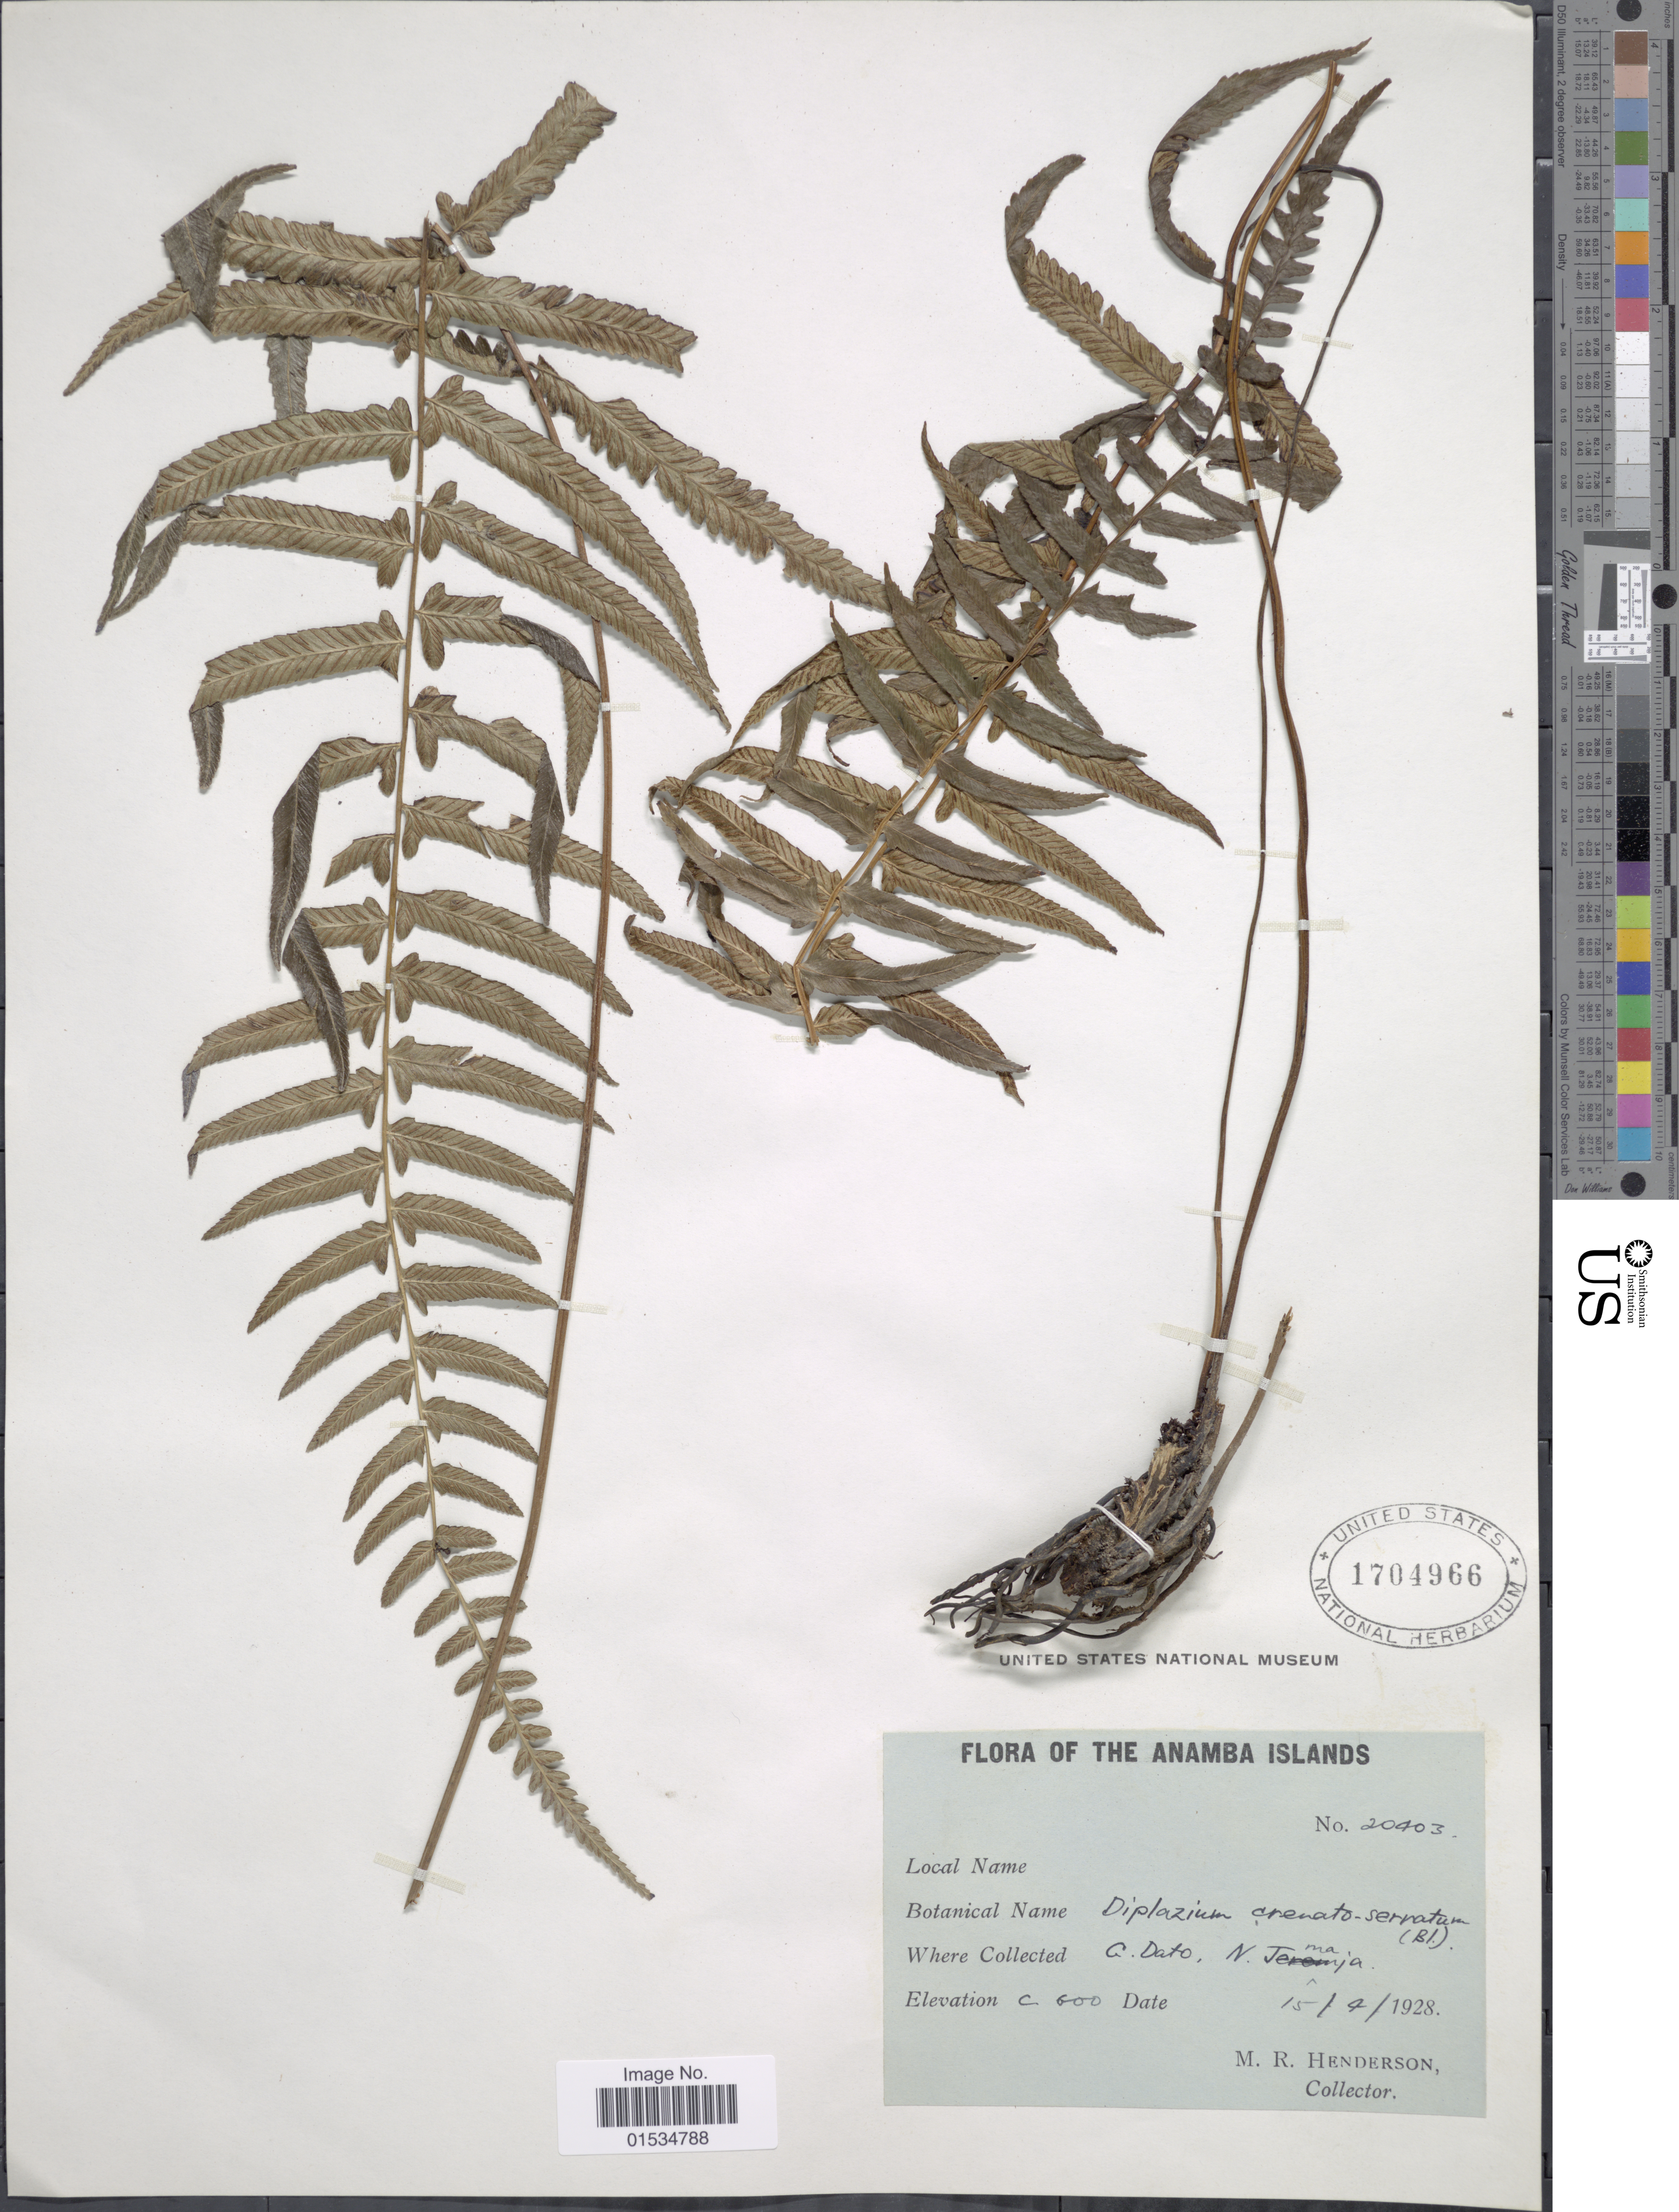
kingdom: Plantae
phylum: Tracheophyta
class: Polypodiopsida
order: Polypodiales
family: Athyriaceae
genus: Diplazium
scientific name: Diplazium crenatoserratum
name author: (Blume) T. Moore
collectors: M. Henderson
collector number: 20403*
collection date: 1928-04-15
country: Indonesia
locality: Anamba Islands, G. Dato, N. Jerma [interpreted]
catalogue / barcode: US 1704966